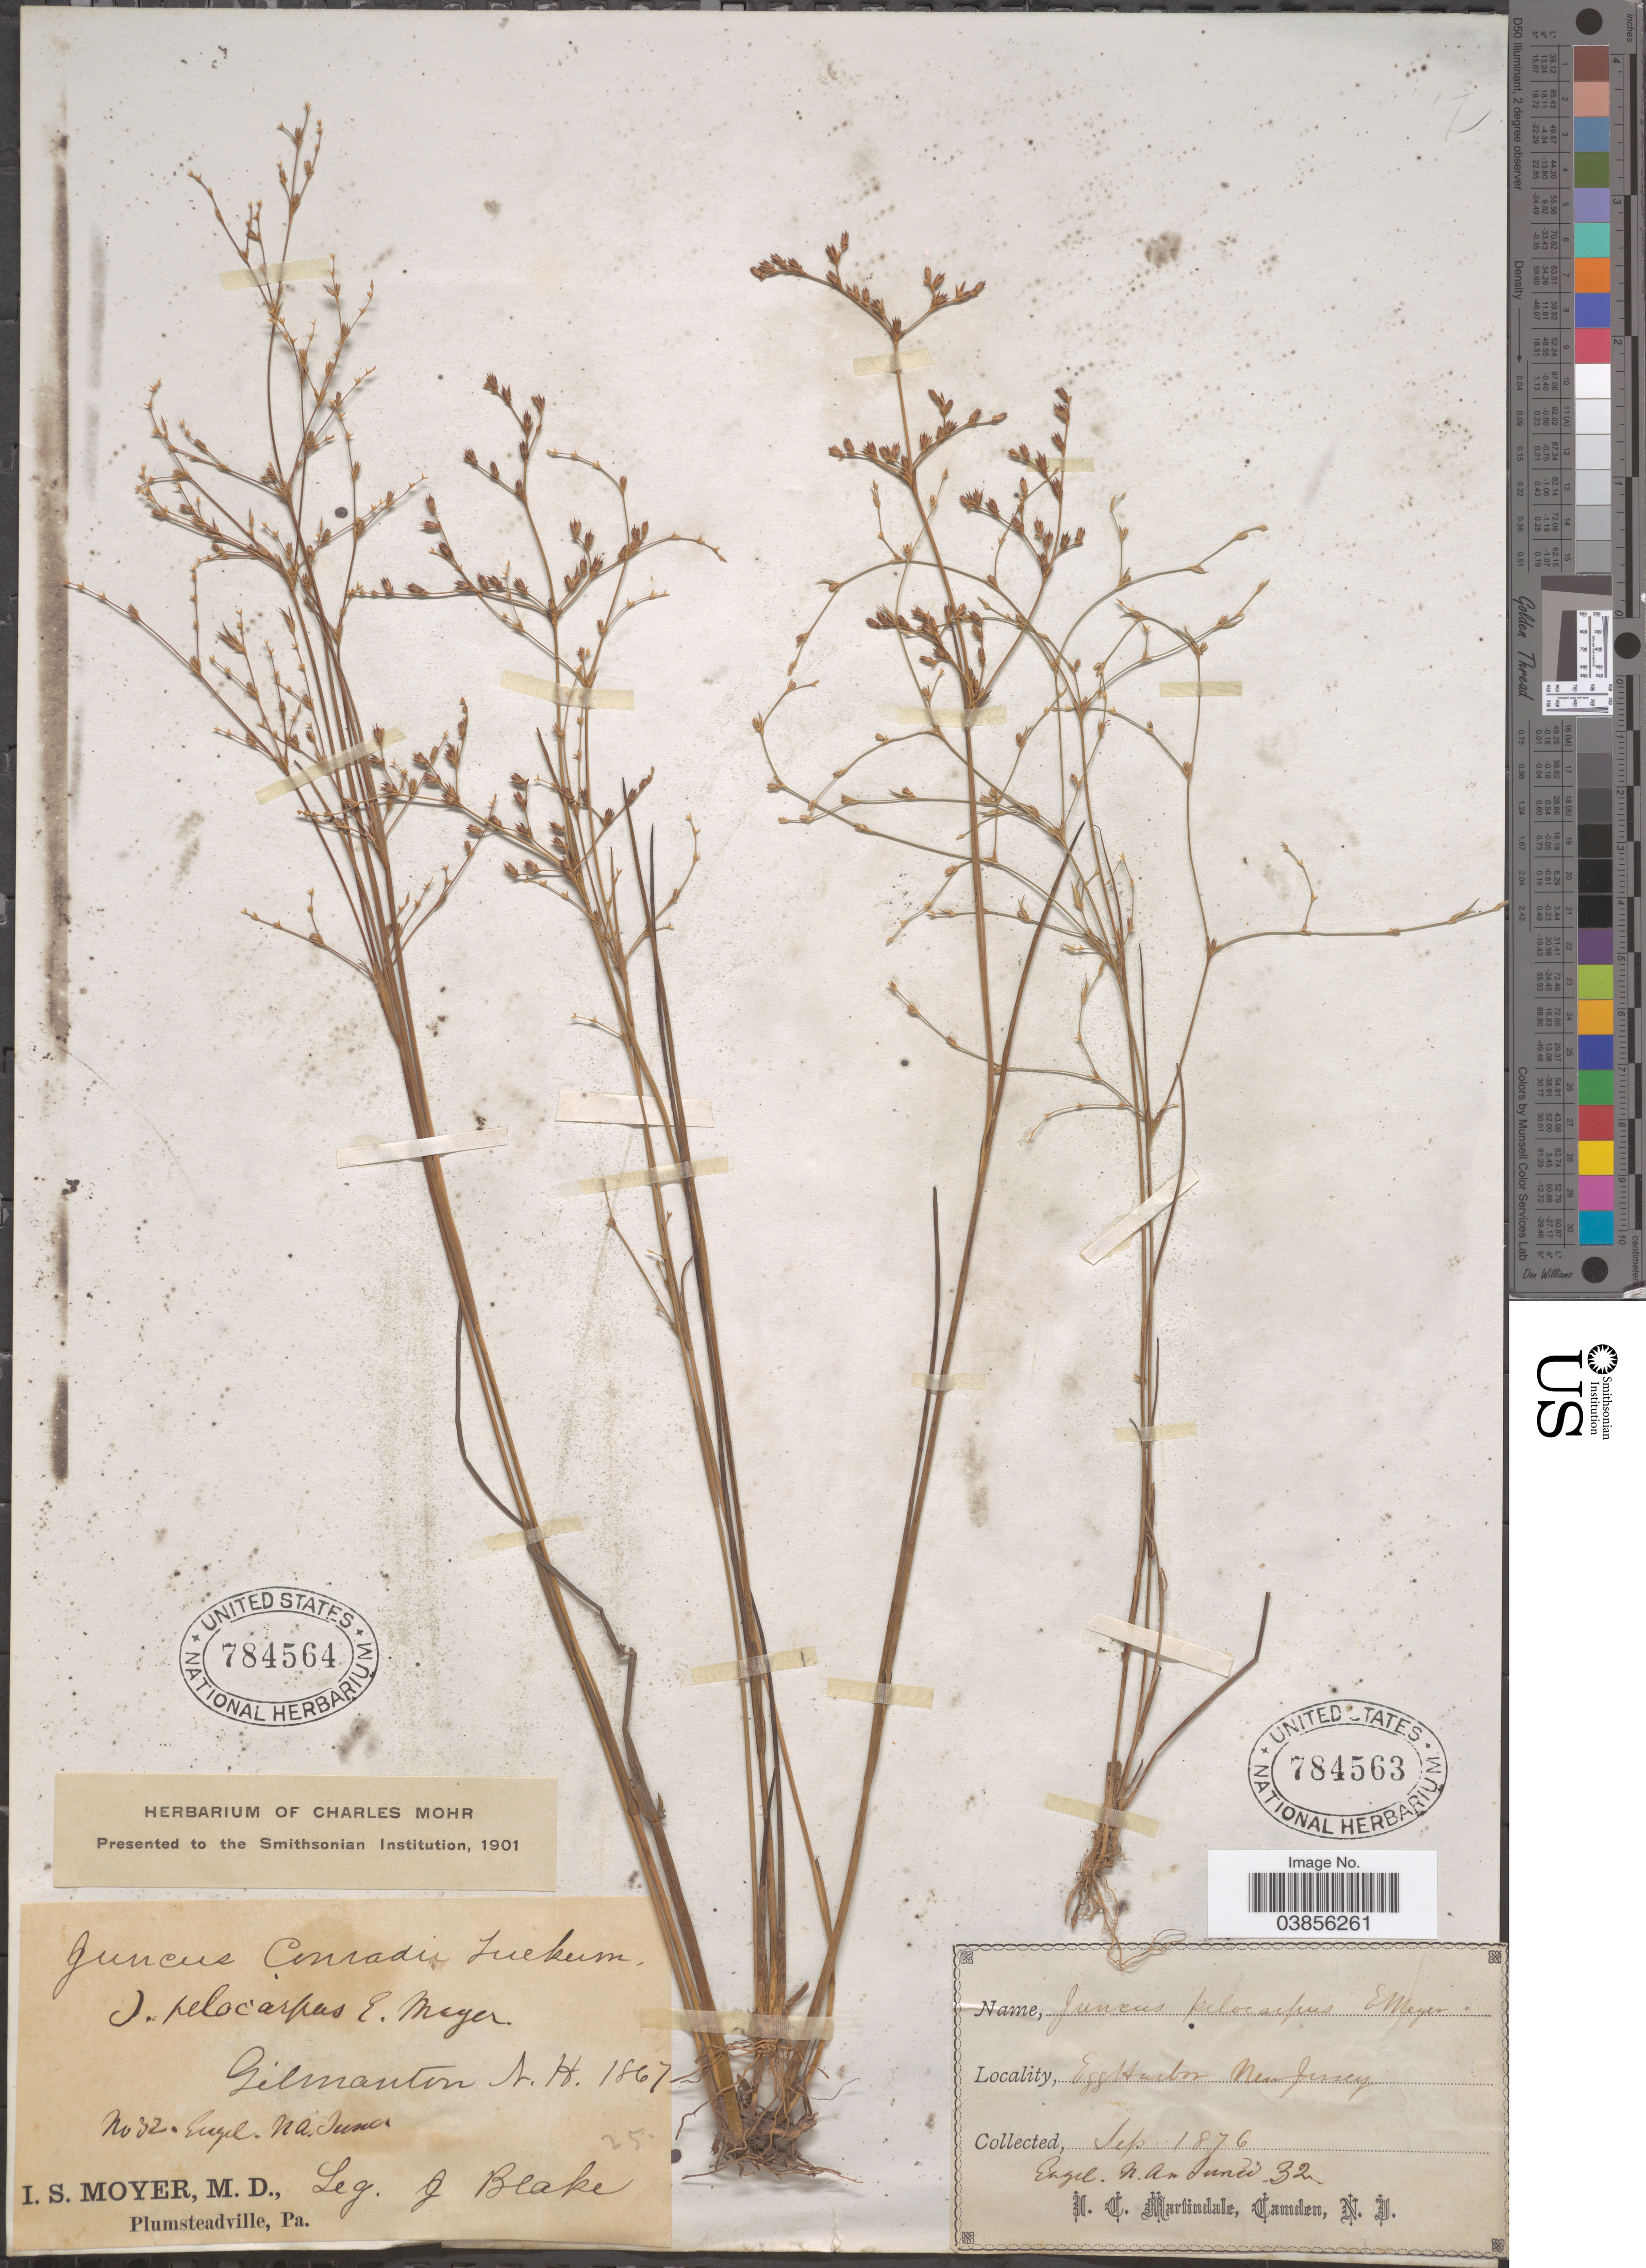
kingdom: Plantae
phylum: Tracheophyta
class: Liliopsida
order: Poales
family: Juncaceae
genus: Juncus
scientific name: Juncus pelocarpus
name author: E. Mey.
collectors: J. Blake & I. S. Moyer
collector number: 25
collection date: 1867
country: United States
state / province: New Hampshire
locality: Gilmanton.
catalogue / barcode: US 784564-2